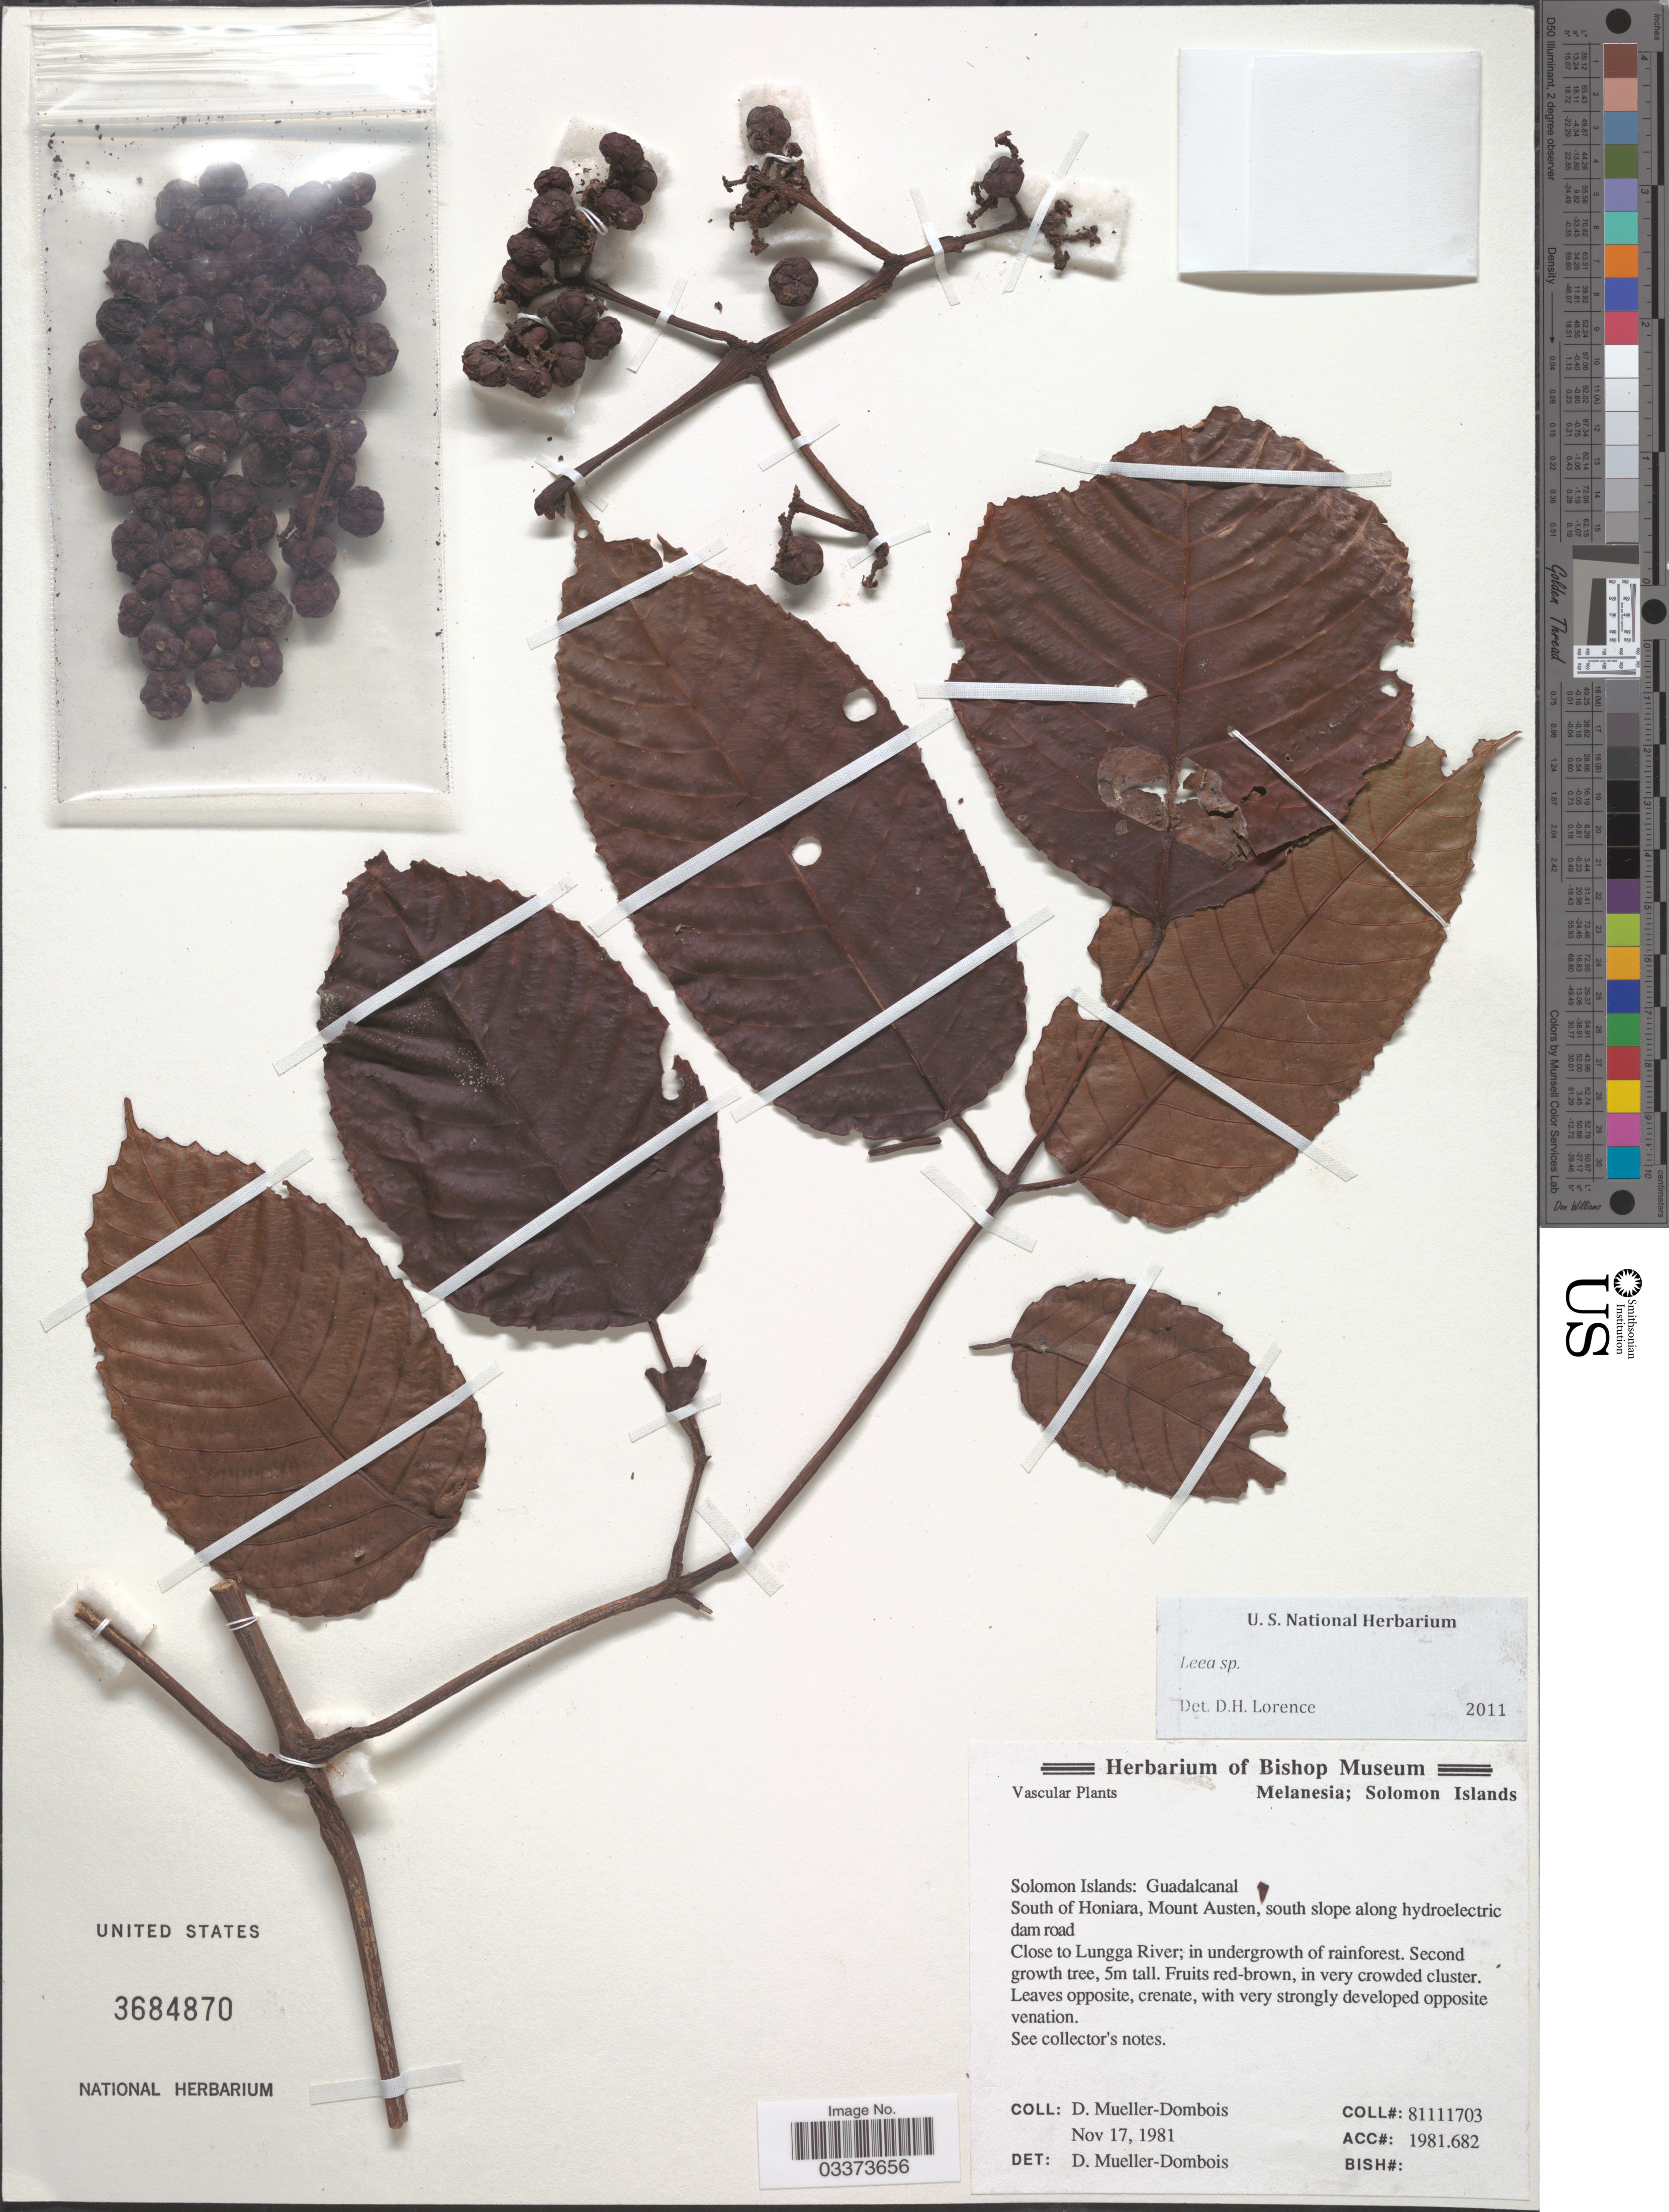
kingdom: Plantae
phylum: Tracheophyta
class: Magnoliopsida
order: Vitales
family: Vitaceae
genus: Leea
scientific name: Leea sp.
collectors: D. Mueller-Dombois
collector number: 81111703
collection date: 1981-11-17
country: Solomon Islands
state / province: Solomon Islands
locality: Guadalcanal. South of Honiara, Mount Austen, south slope along hydroelectric dam road. Close to Lungga River.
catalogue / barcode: US 3684870